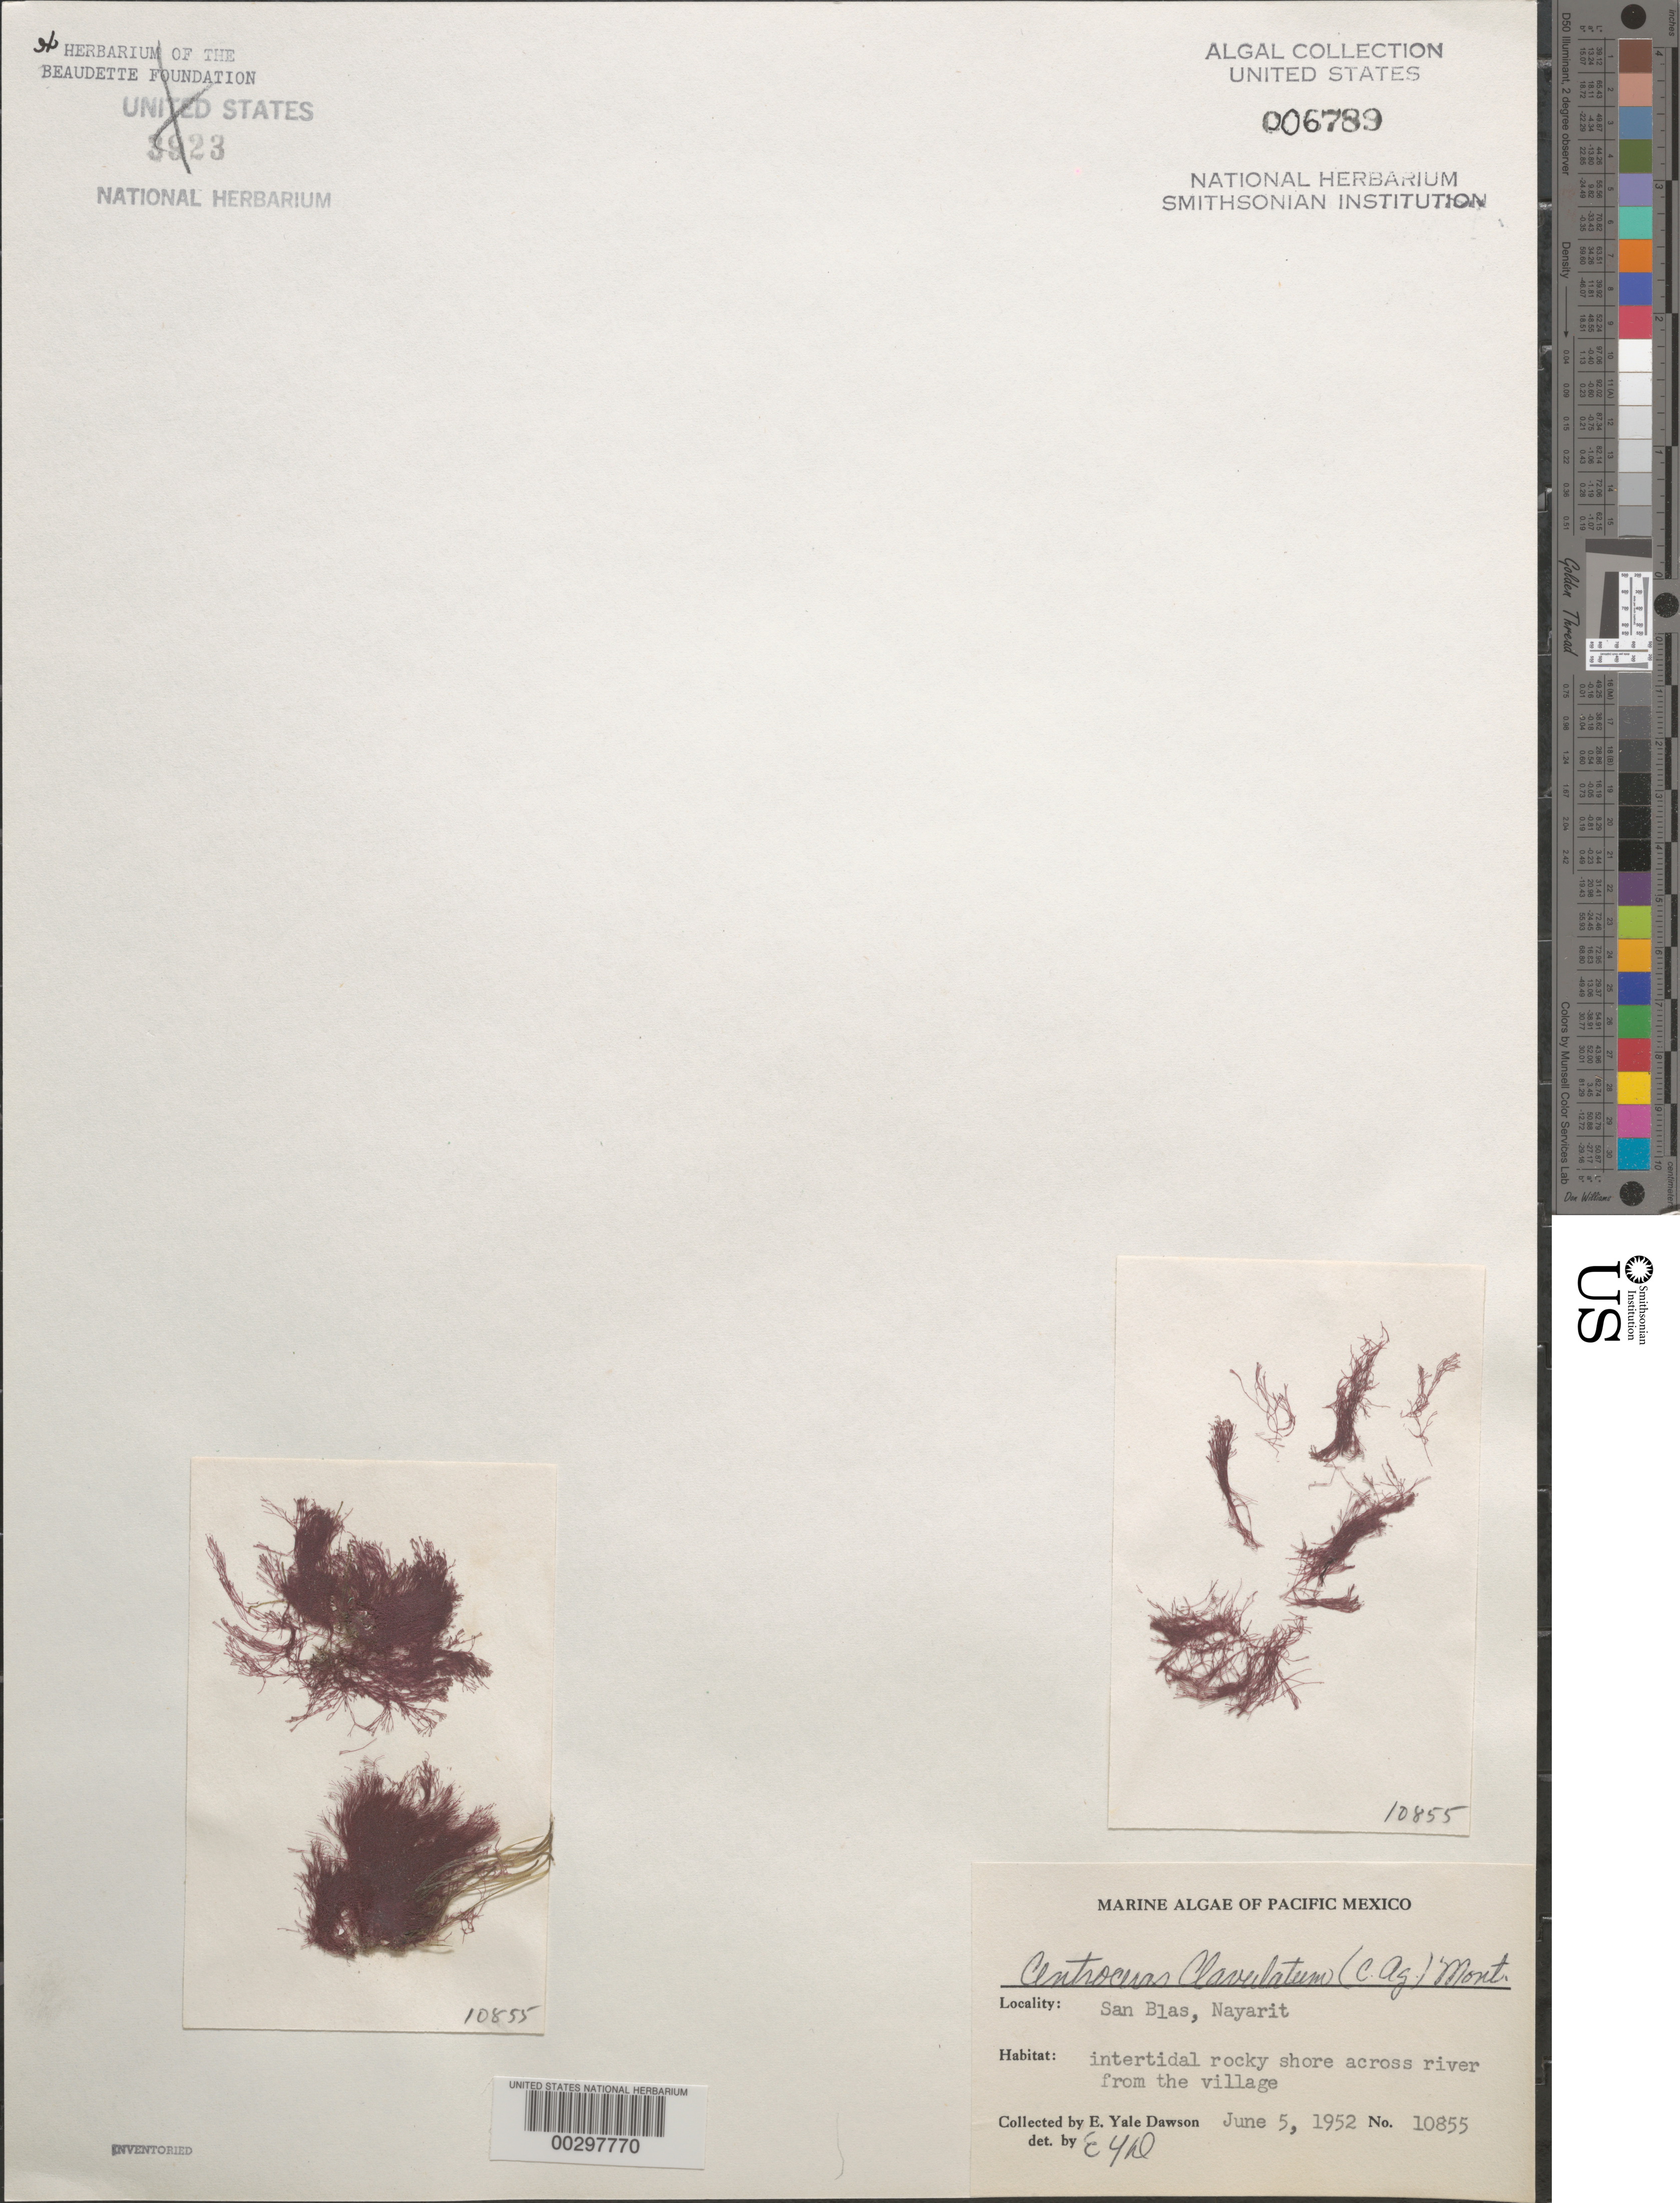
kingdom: Plantae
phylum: Rhodophyta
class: Florideophyceae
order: Ceramiales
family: Ceramiaceae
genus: Centroceras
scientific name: Centroceras clavulatum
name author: (C. Agardh) Mont.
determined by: Dawson, E. Y.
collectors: E. Y. Dawson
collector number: EYD 10855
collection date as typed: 05 Jun 1952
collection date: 1952-06-05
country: Mexico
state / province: Nayarit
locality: San Blas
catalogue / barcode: US 6789